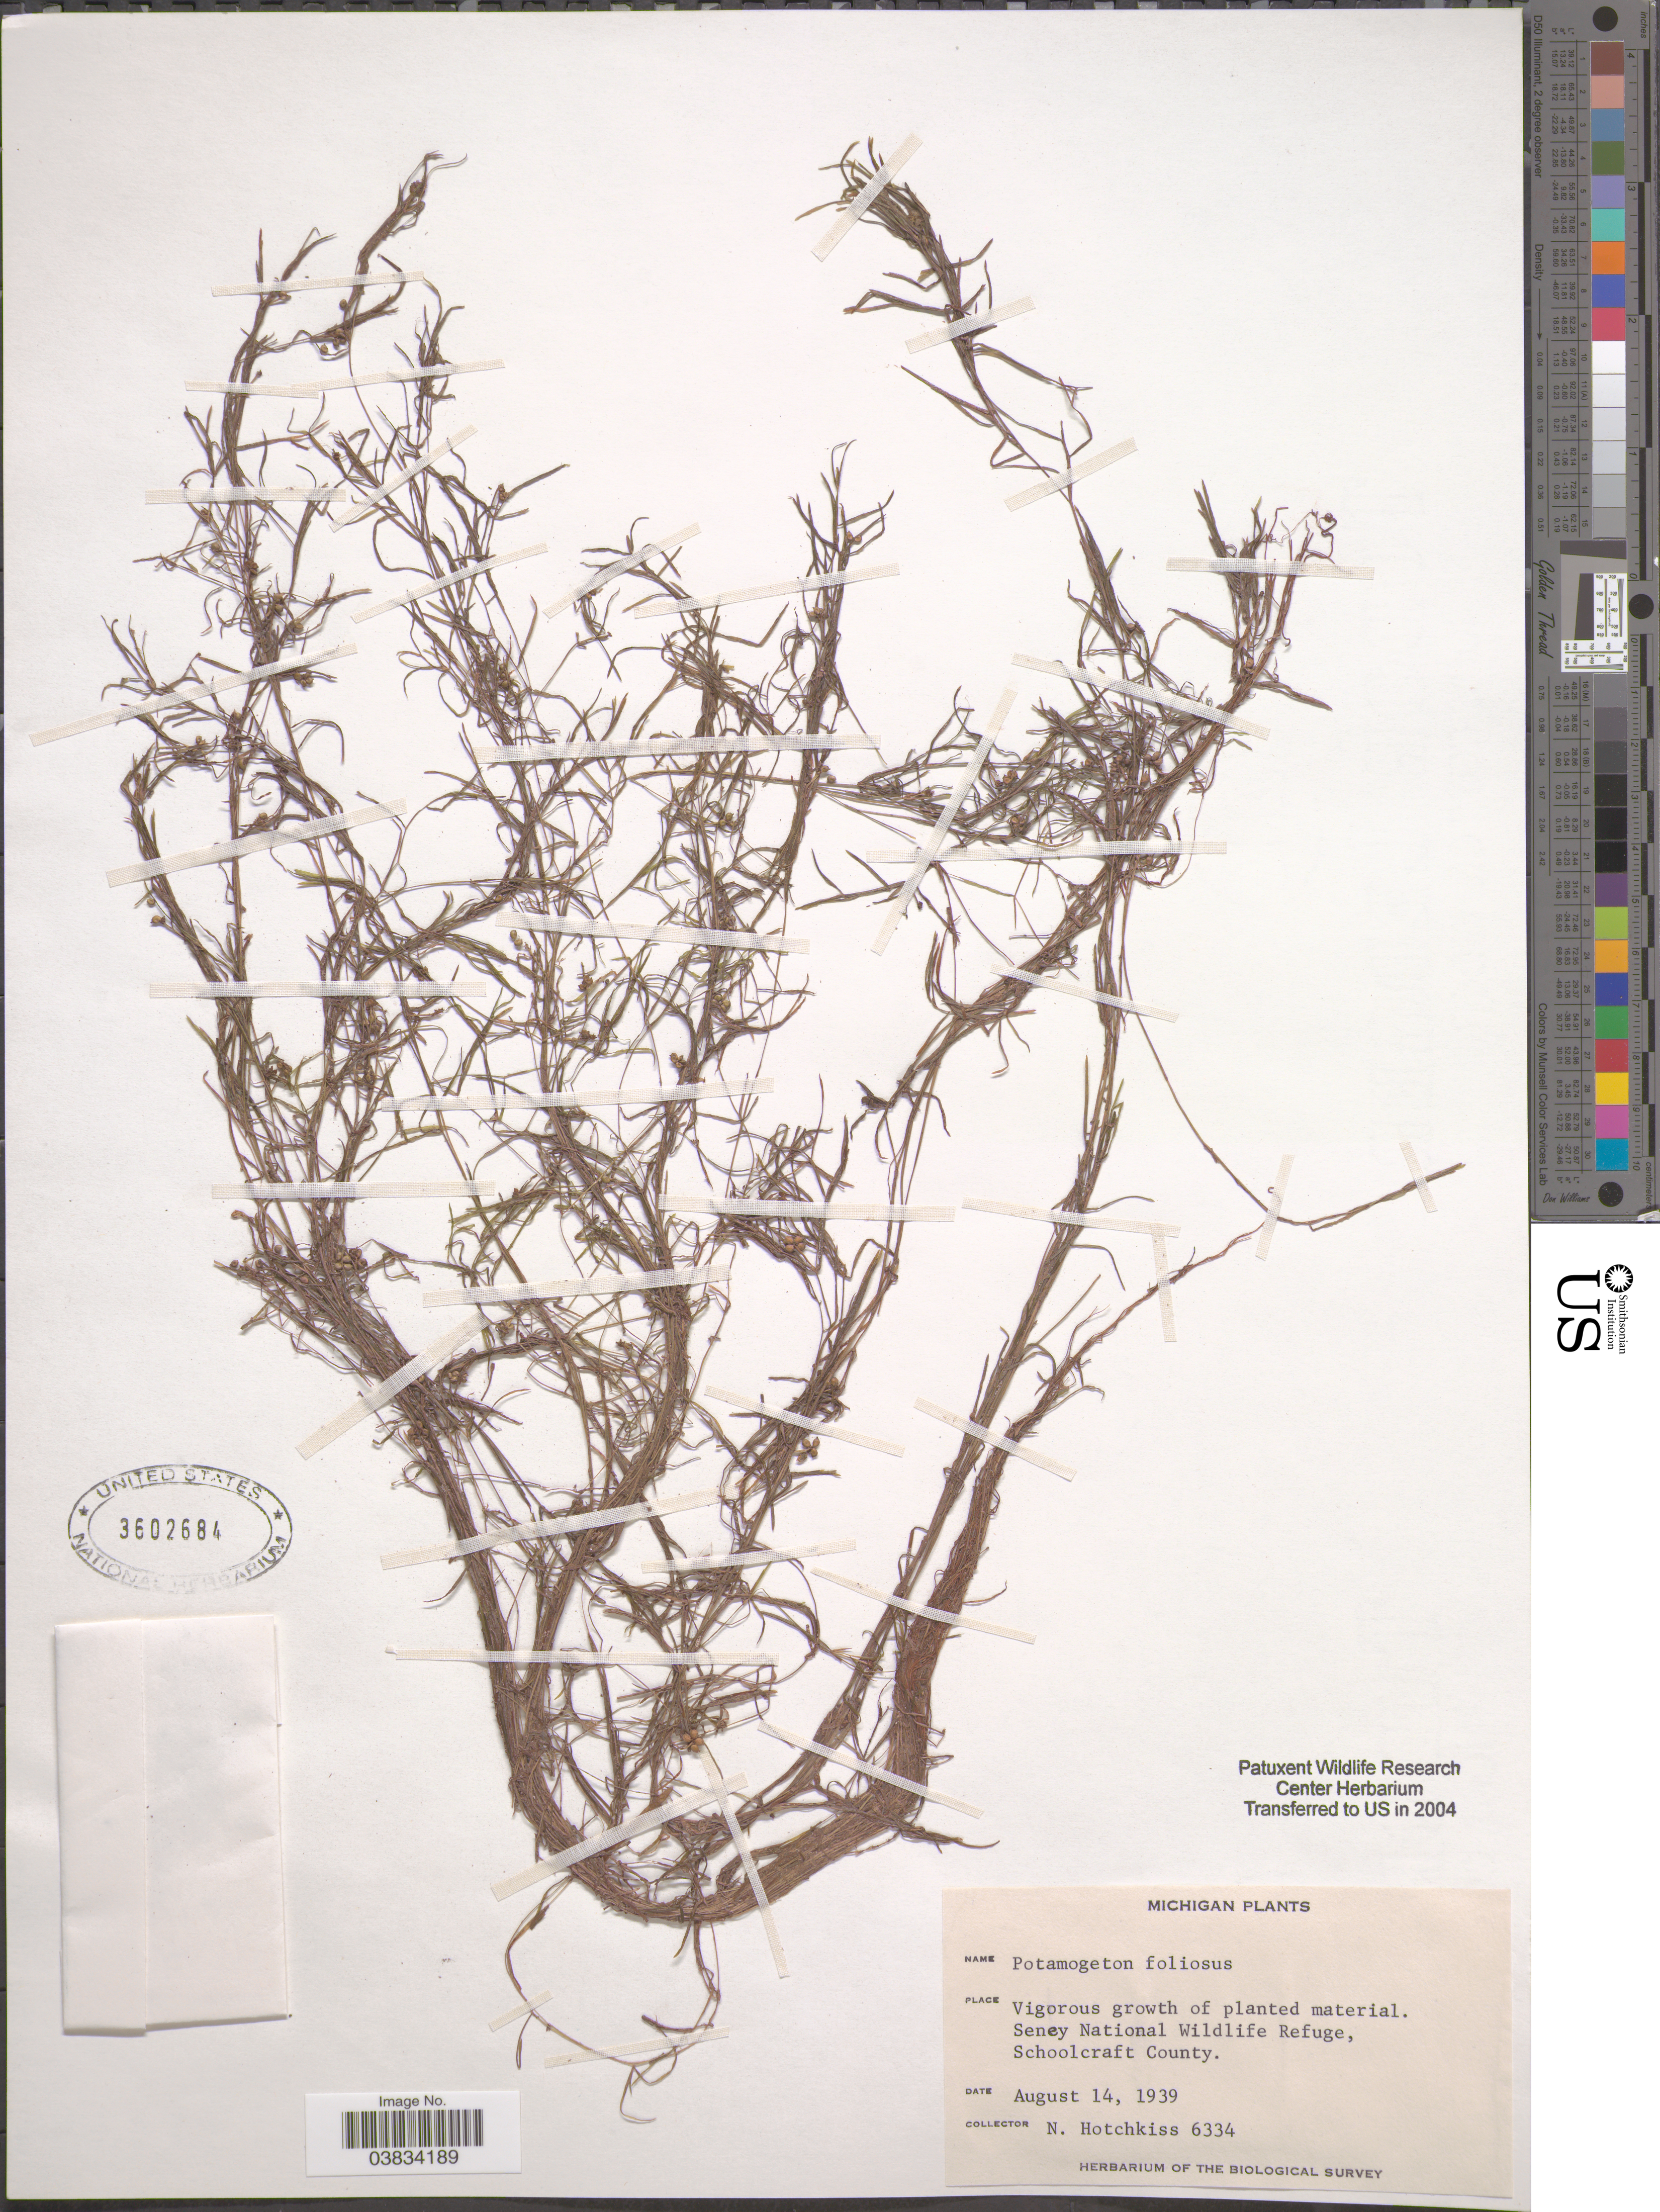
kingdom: Plantae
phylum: Tracheophyta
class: Liliopsida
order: Alismatales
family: Potamogetonaceae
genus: Potamogeton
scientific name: Potamogeton foliosus var. foliosus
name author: Raf.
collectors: N. Hotchkiss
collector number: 6334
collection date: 1939-08-14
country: United States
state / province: Michigan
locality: Seney National Wildlife Refuge, Schoolcraft County.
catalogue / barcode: US 3602684